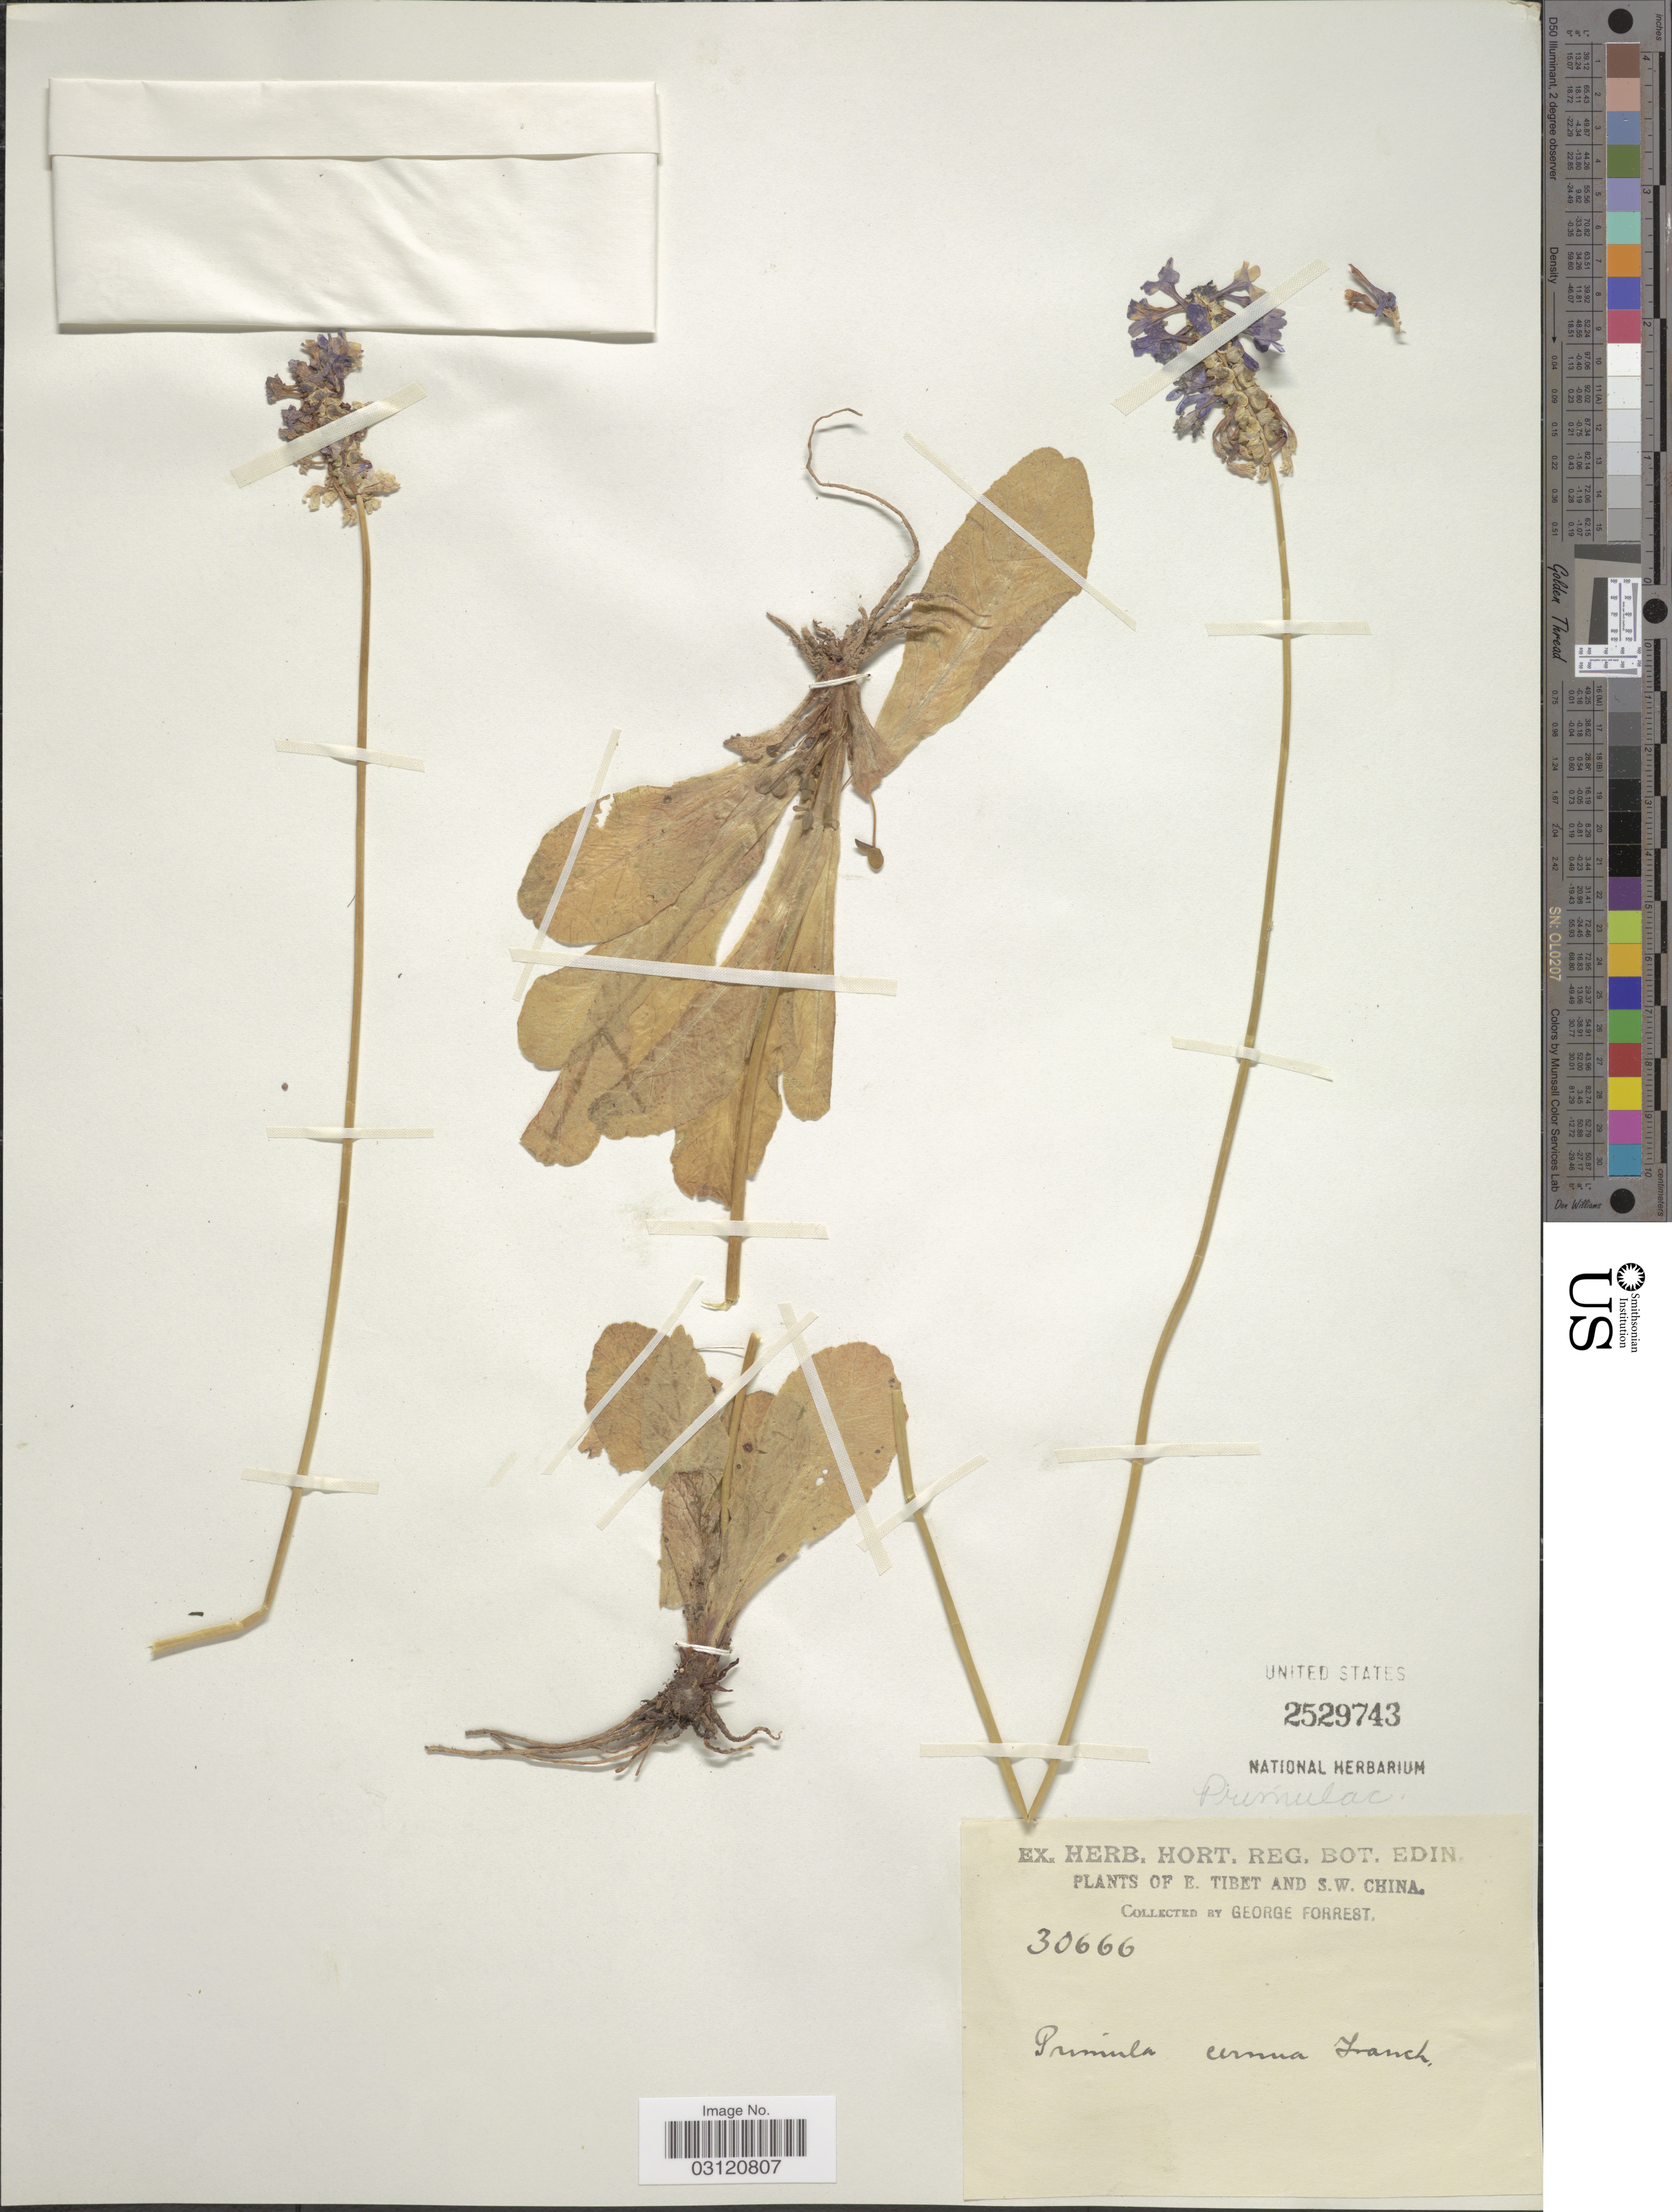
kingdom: Plantae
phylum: Tracheophyta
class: Magnoliopsida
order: Ericales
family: Primulaceae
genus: Primula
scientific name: Primula cernua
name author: Franch.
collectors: G. Forrest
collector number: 30666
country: China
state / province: Xizang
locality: E. Tibet and S. W. China.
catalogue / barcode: US 2529743